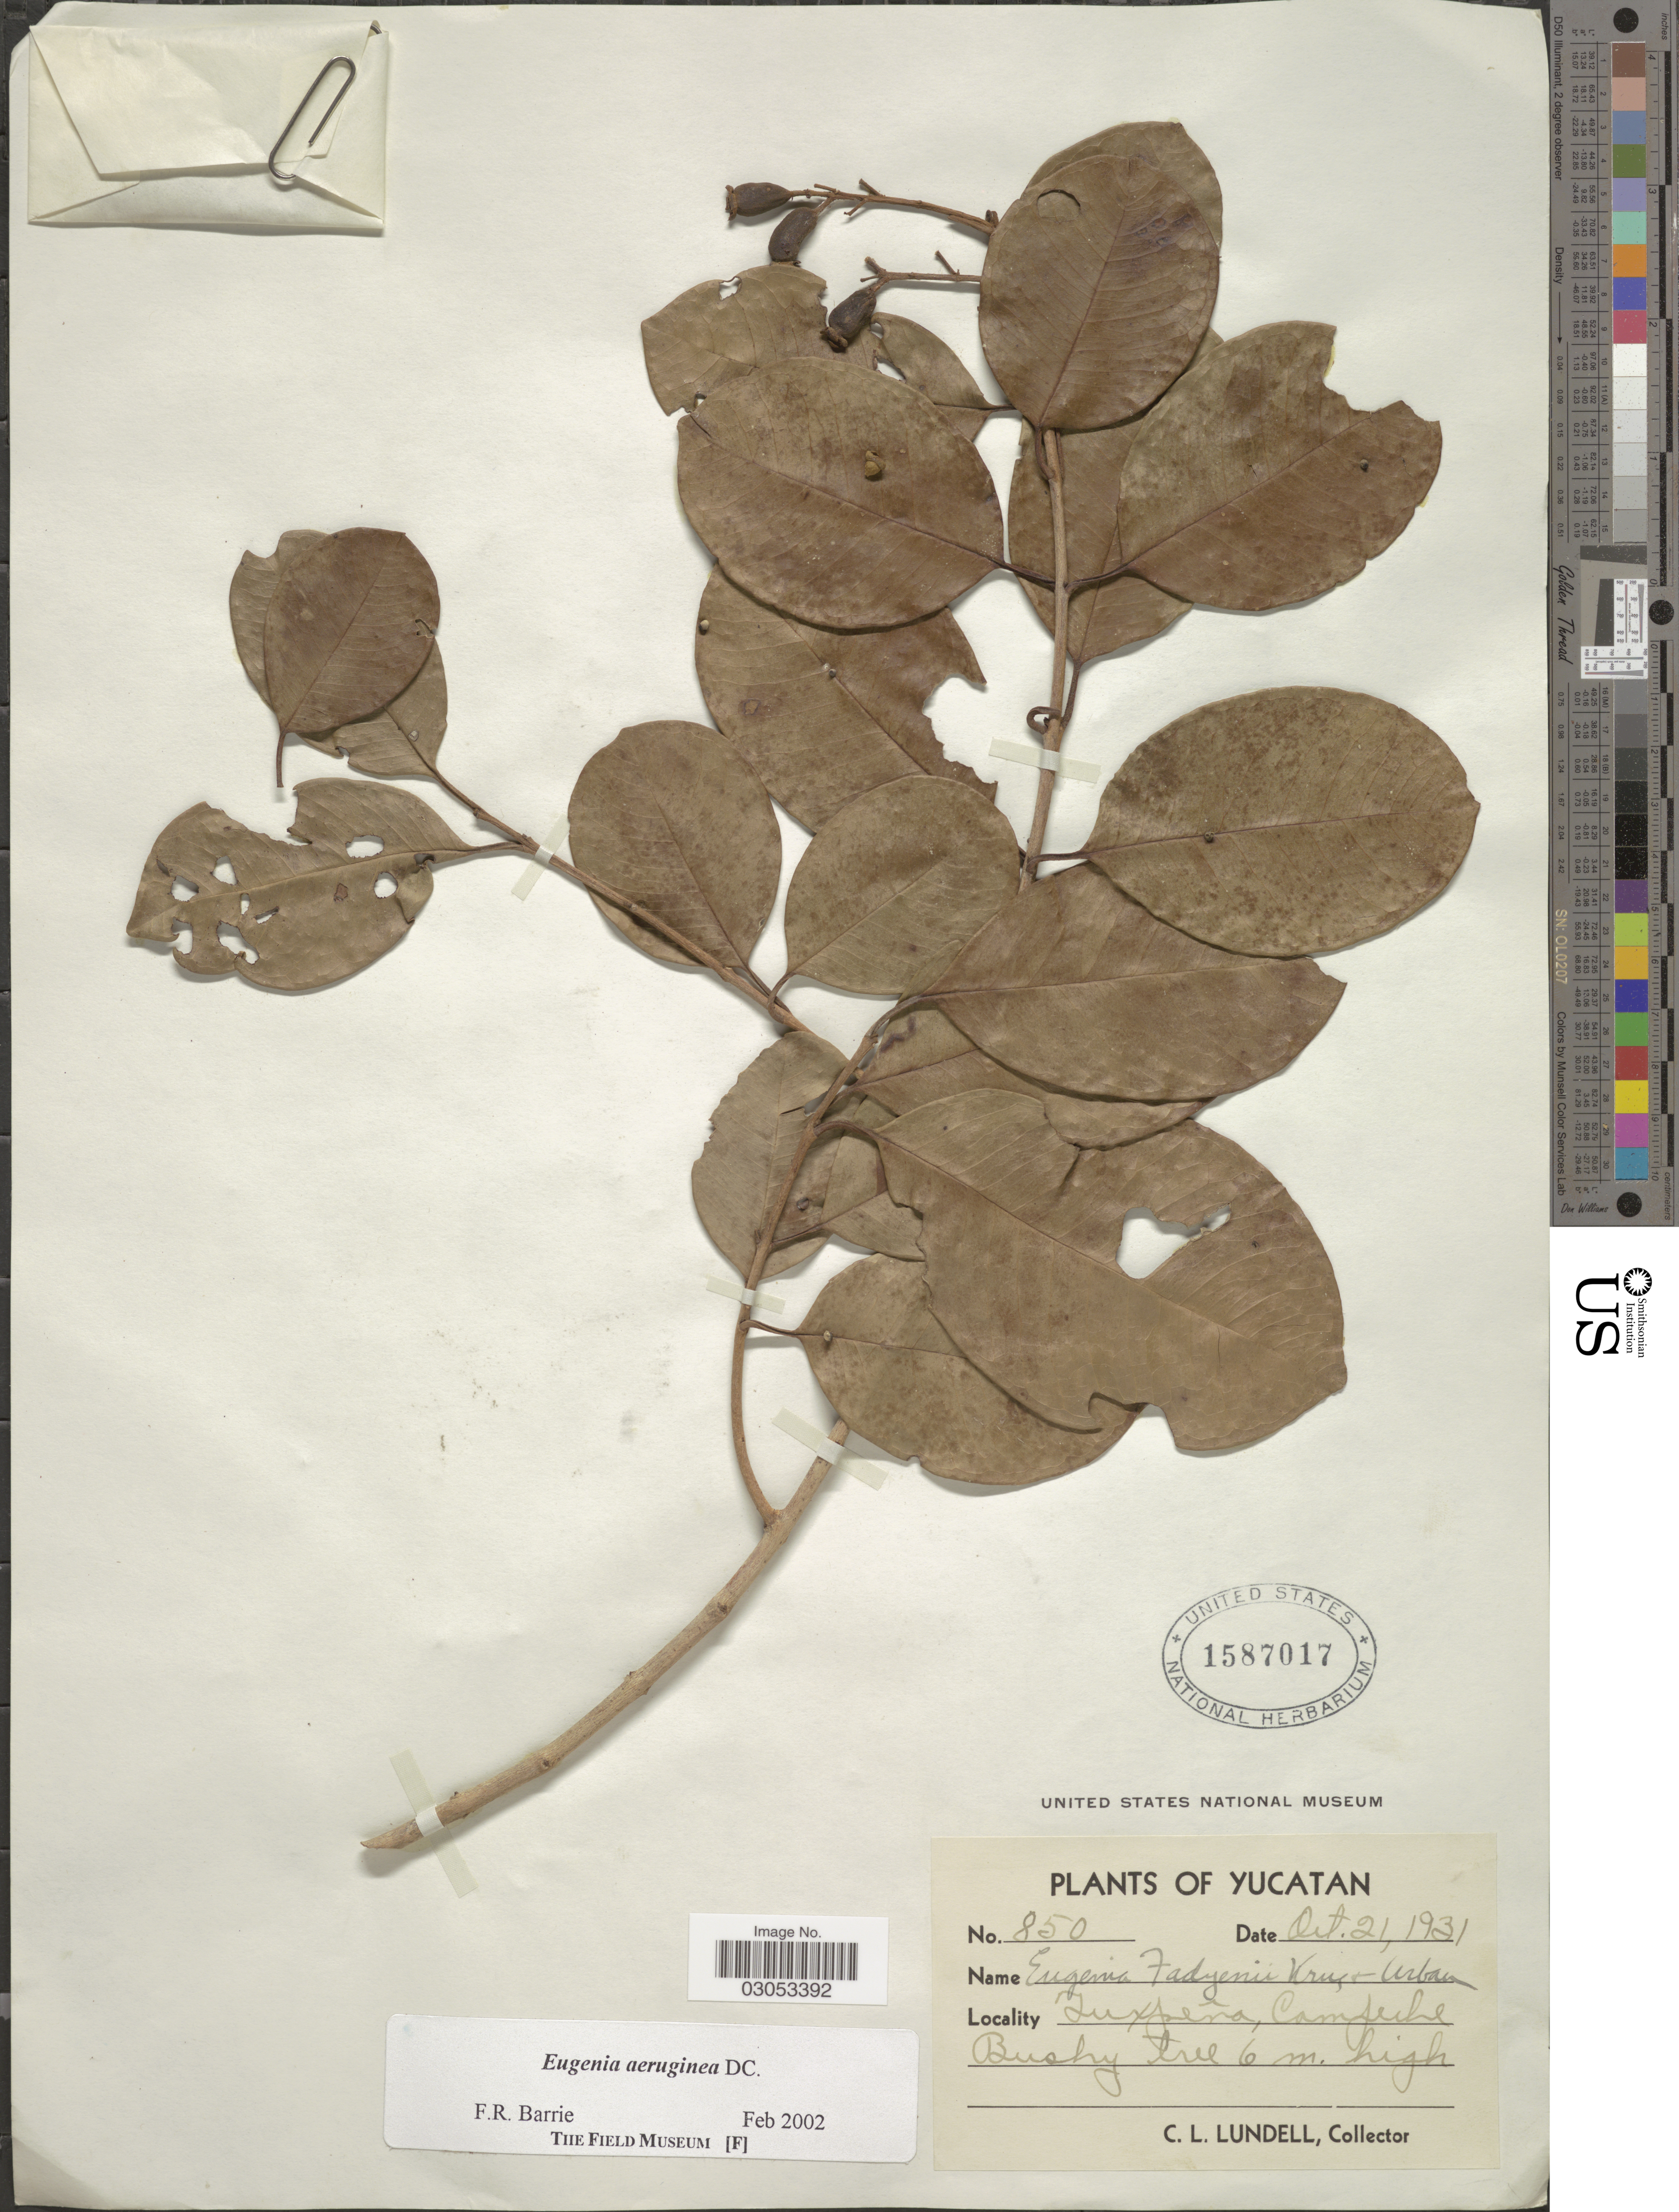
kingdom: Plantae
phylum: Tracheophyta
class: Magnoliopsida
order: Myrtales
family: Myrtaceae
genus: Eugenia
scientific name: Eugenia aeruginea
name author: DC.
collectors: C. L. Lundell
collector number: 850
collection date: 1931-10-21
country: Mexico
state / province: Campeche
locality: Tuxpeña, Campeche.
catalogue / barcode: US 1587017